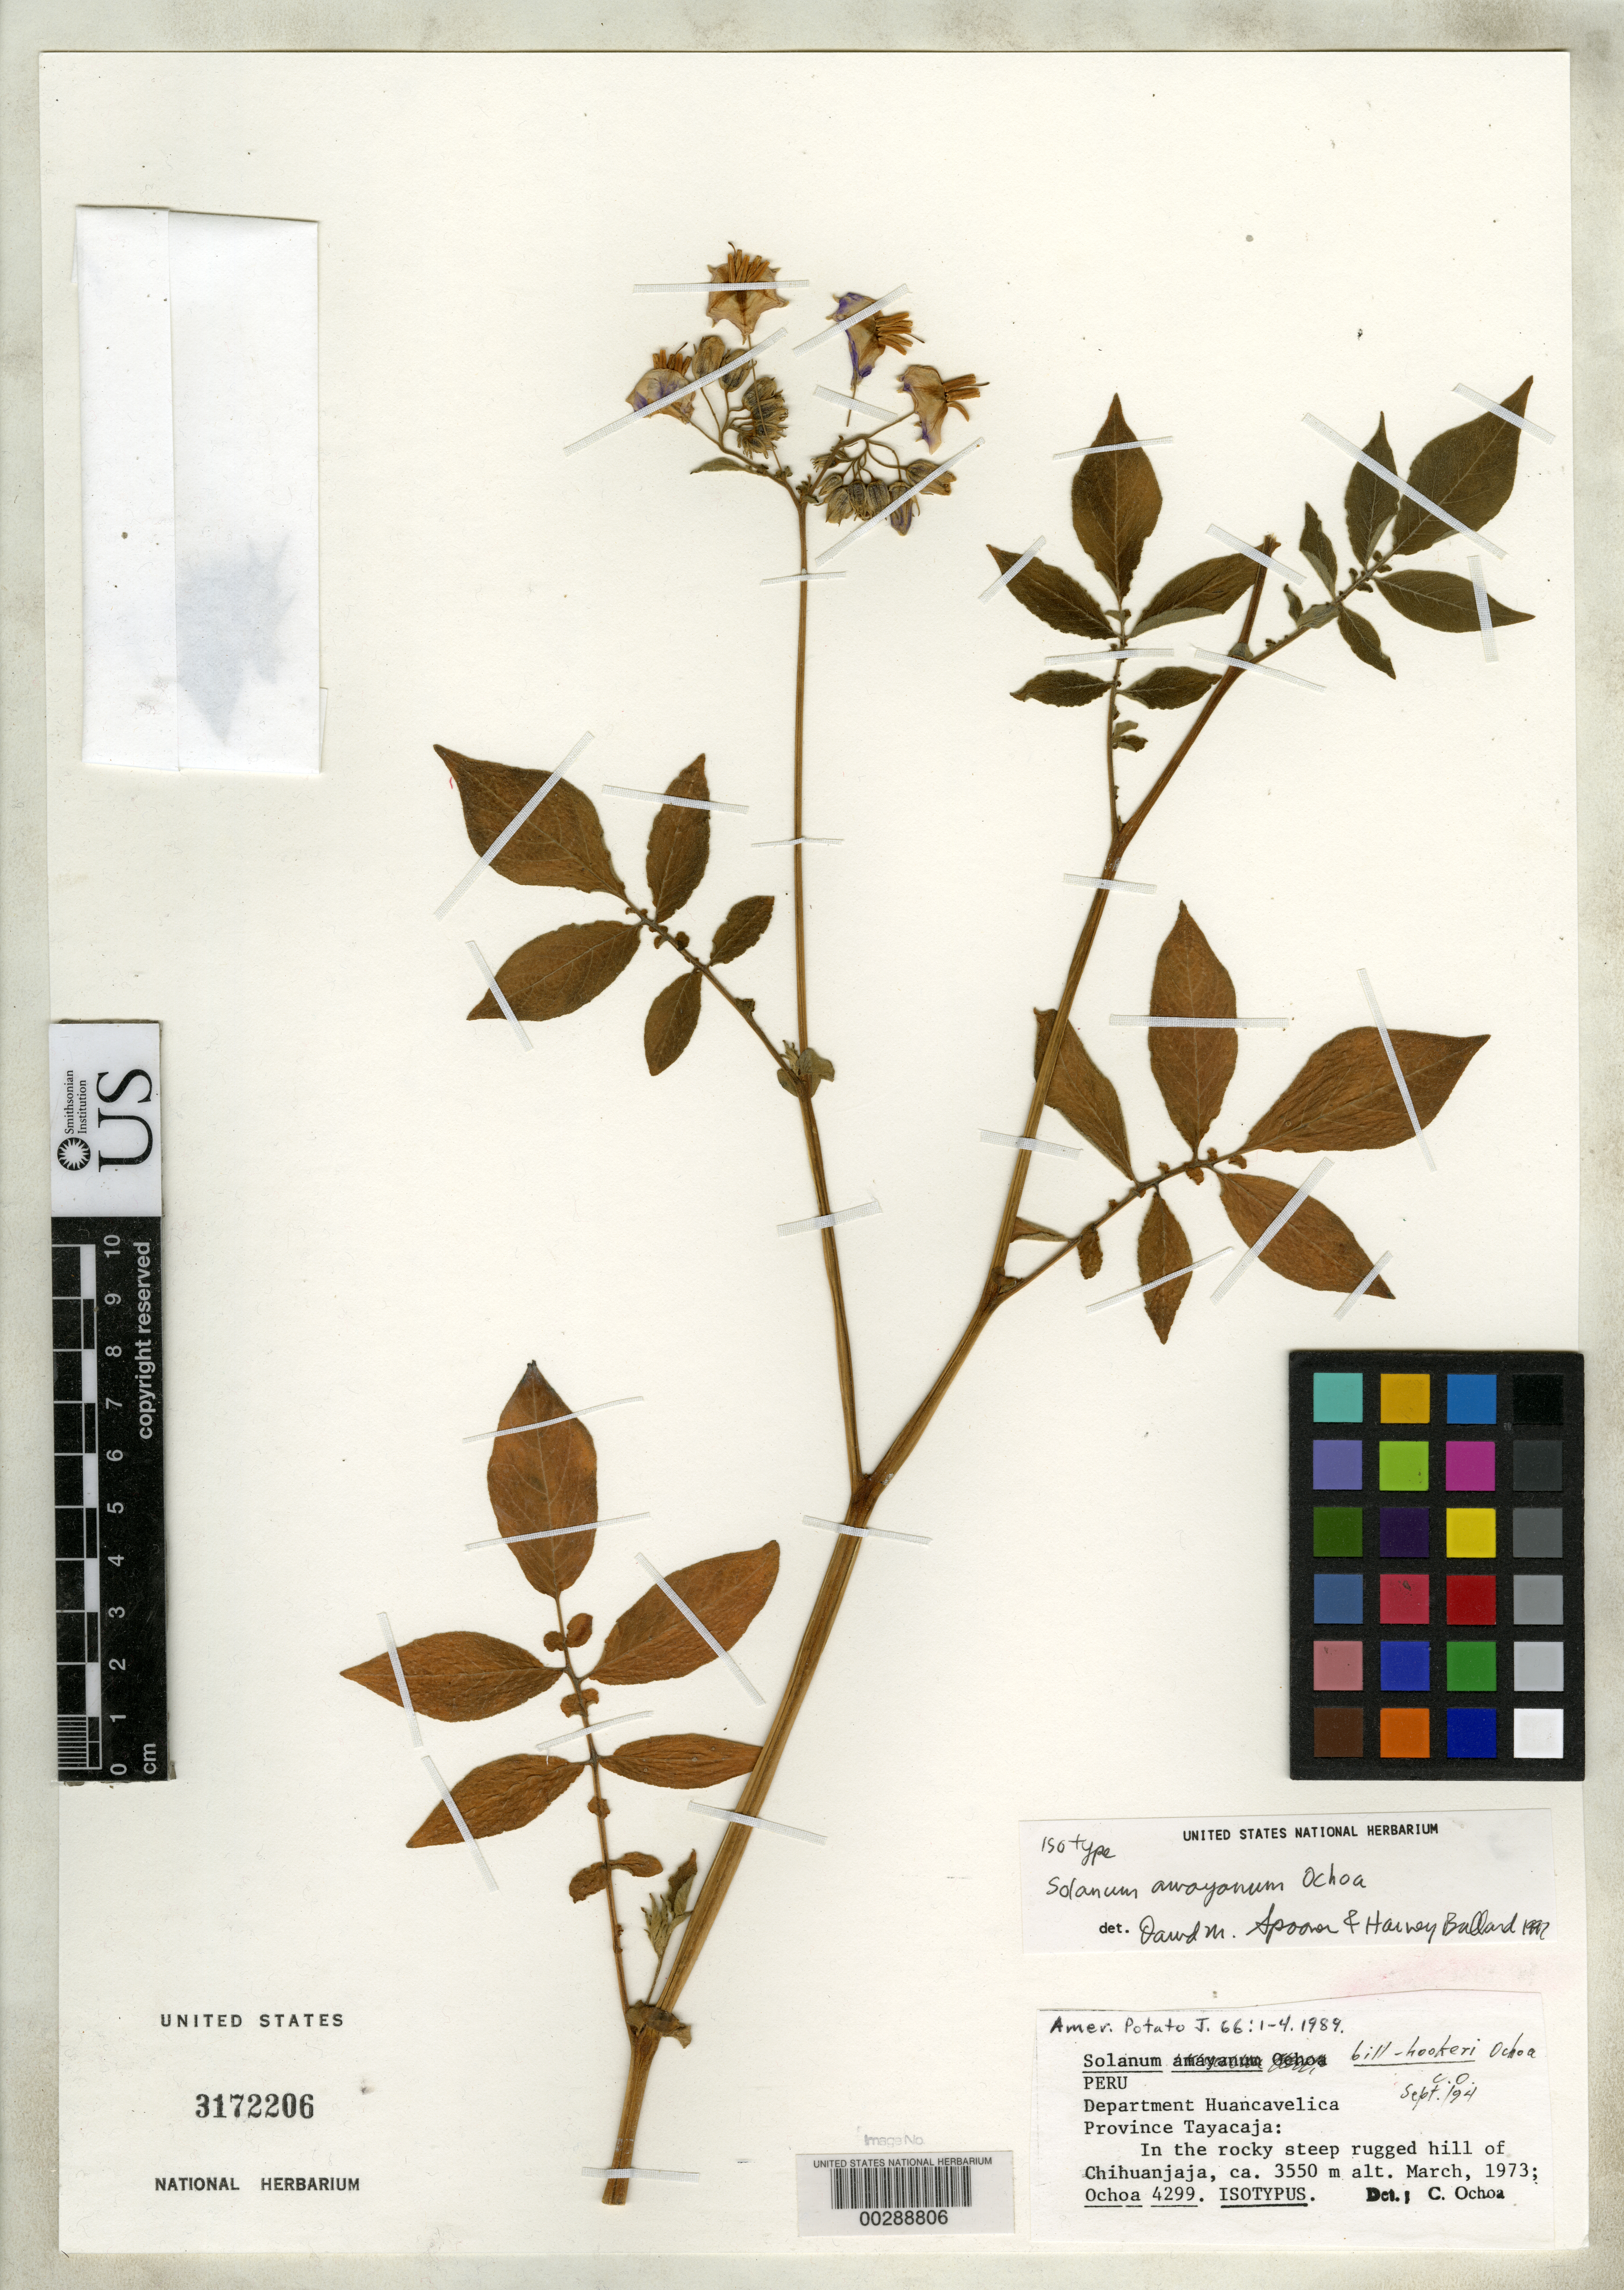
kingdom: Plantae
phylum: Tracheophyta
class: Magnoliopsida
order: Solanales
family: Solanaceae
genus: Solanum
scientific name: Solanum amayanum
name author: Ochoa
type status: Isotype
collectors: C. M. Ochoa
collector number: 4299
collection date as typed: Mar 1973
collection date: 1973-03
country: Peru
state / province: Huancavelica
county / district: Tayacaja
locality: rocky steep rugged hill of Chihuanjaja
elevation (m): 3550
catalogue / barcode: US 3172206